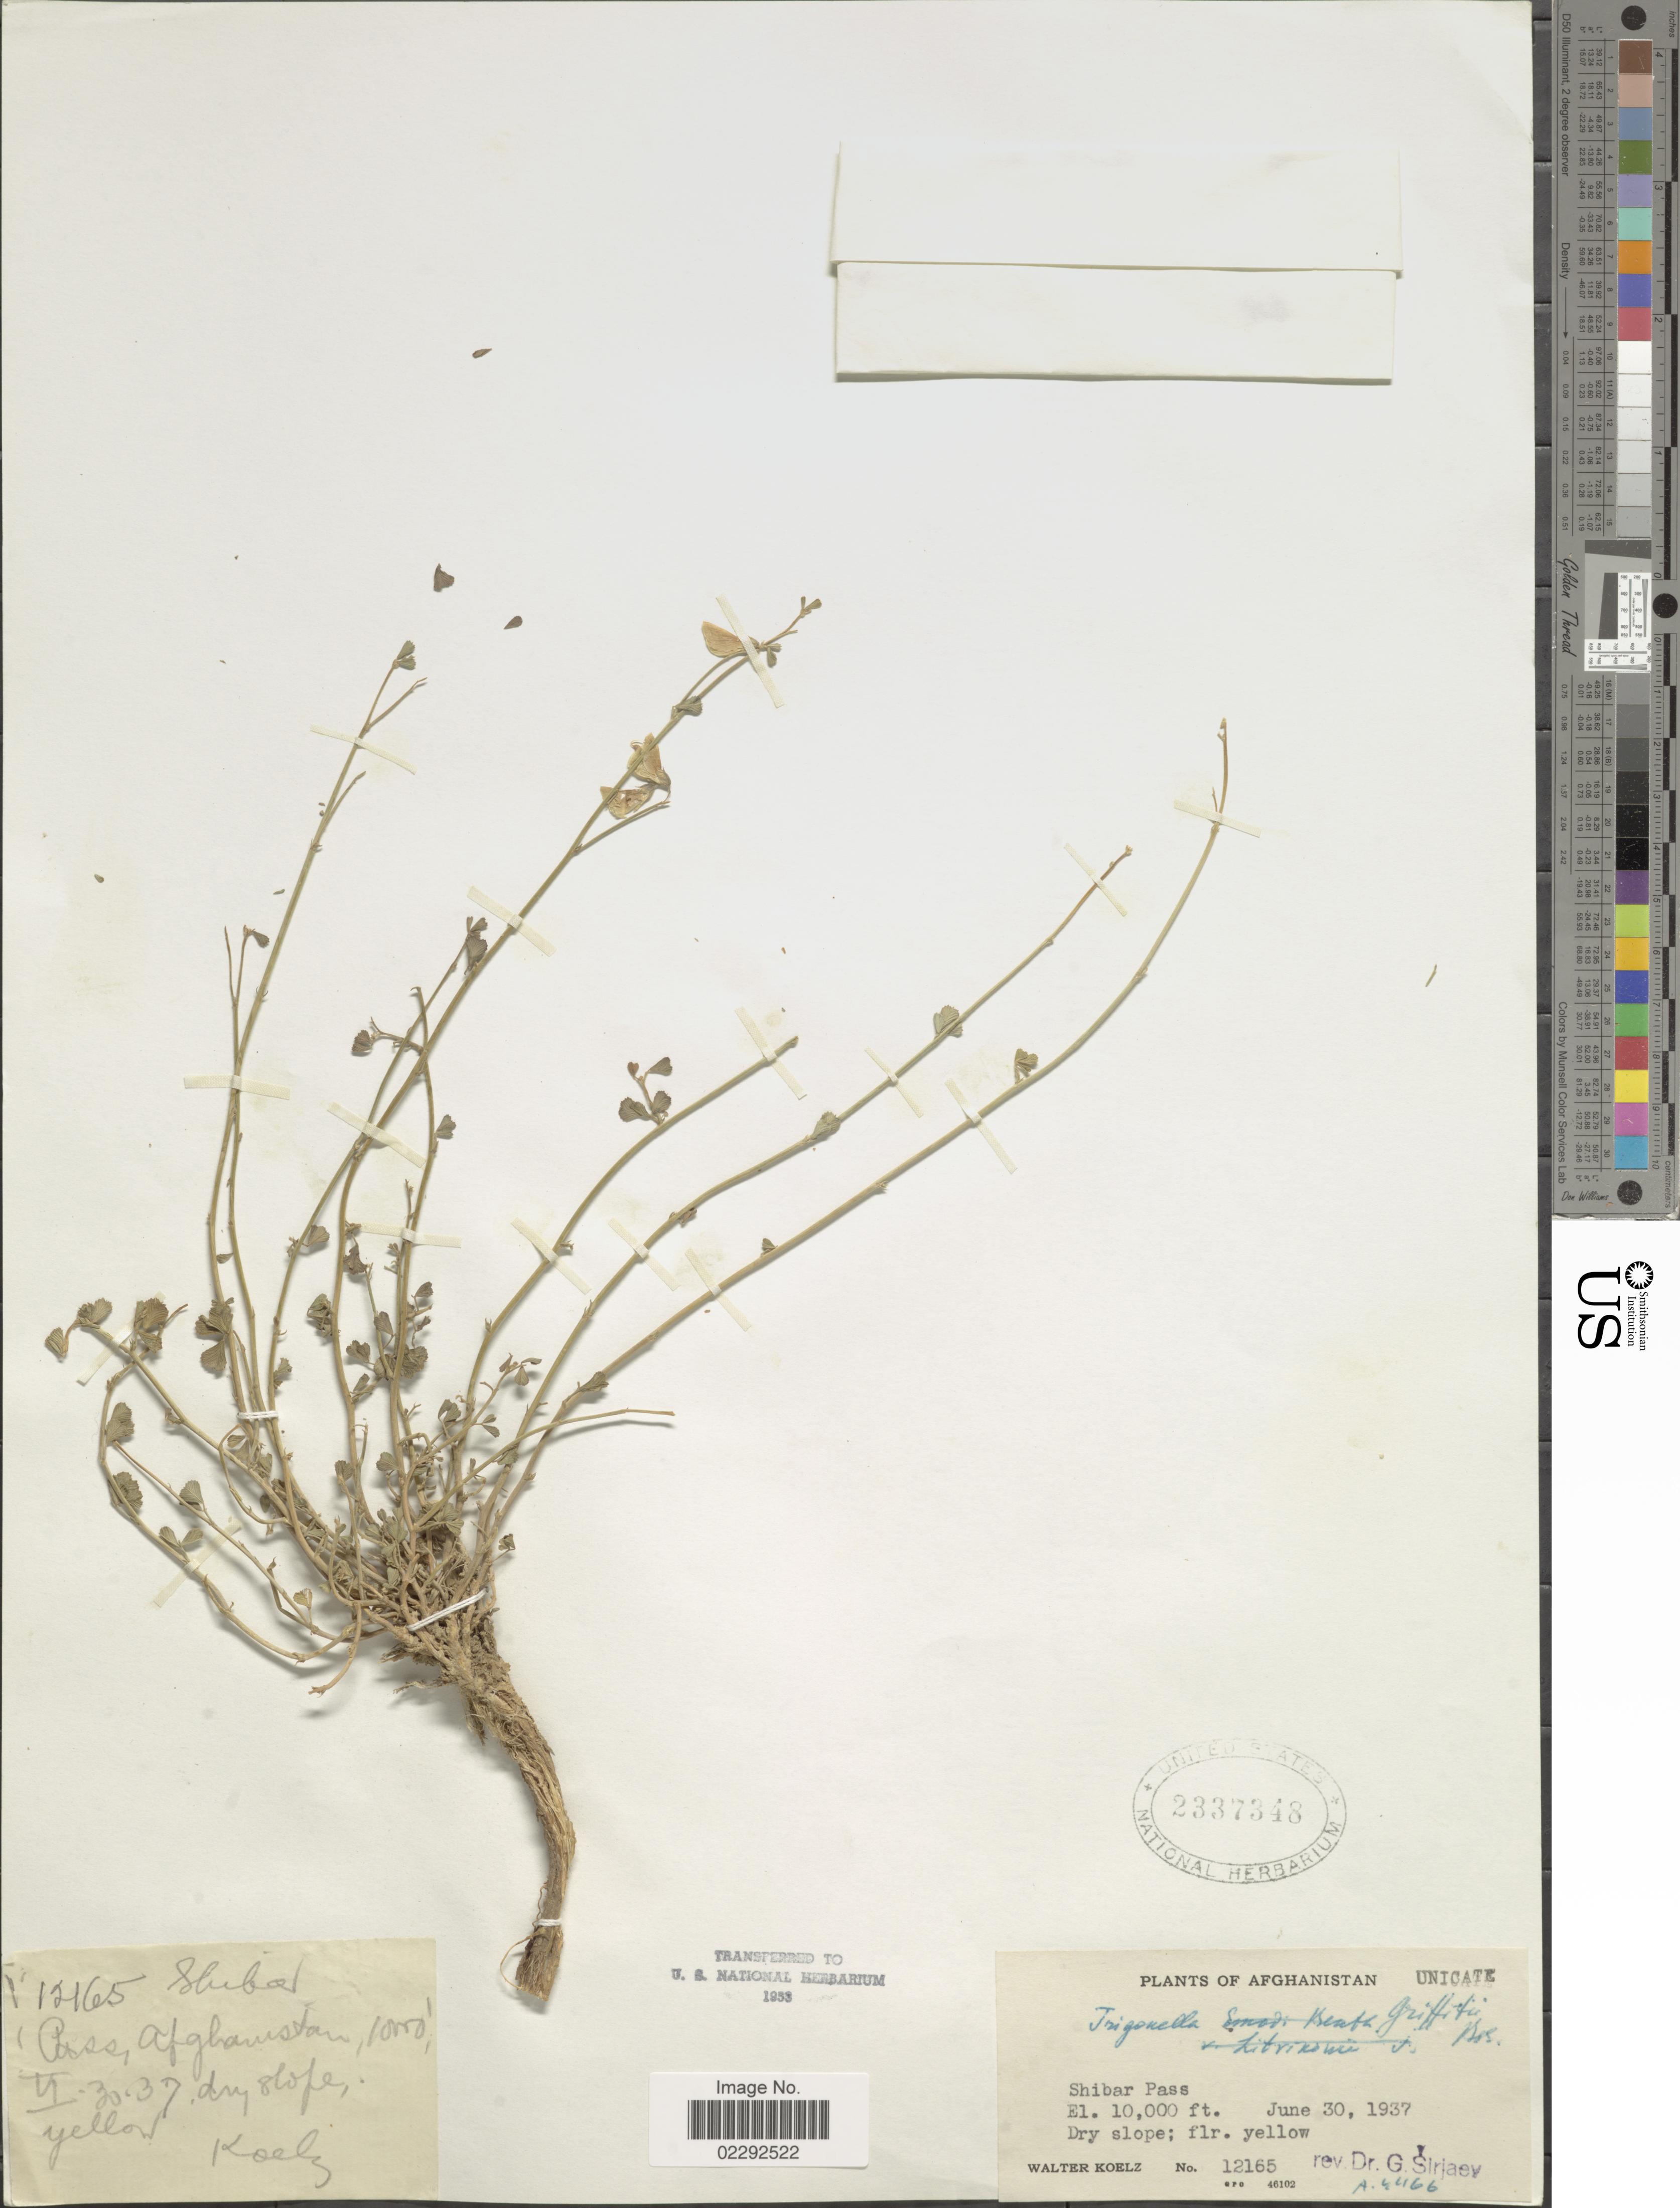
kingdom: Plantae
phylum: Tracheophyta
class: Magnoliopsida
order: Fabales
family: Fabaceae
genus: Trigonella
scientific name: Trigonella griffithii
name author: Boiss.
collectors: W. N. Koelz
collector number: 12165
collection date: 1937-06-30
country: Afghanistan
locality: Shibar Pass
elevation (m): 3048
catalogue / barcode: US 2337348